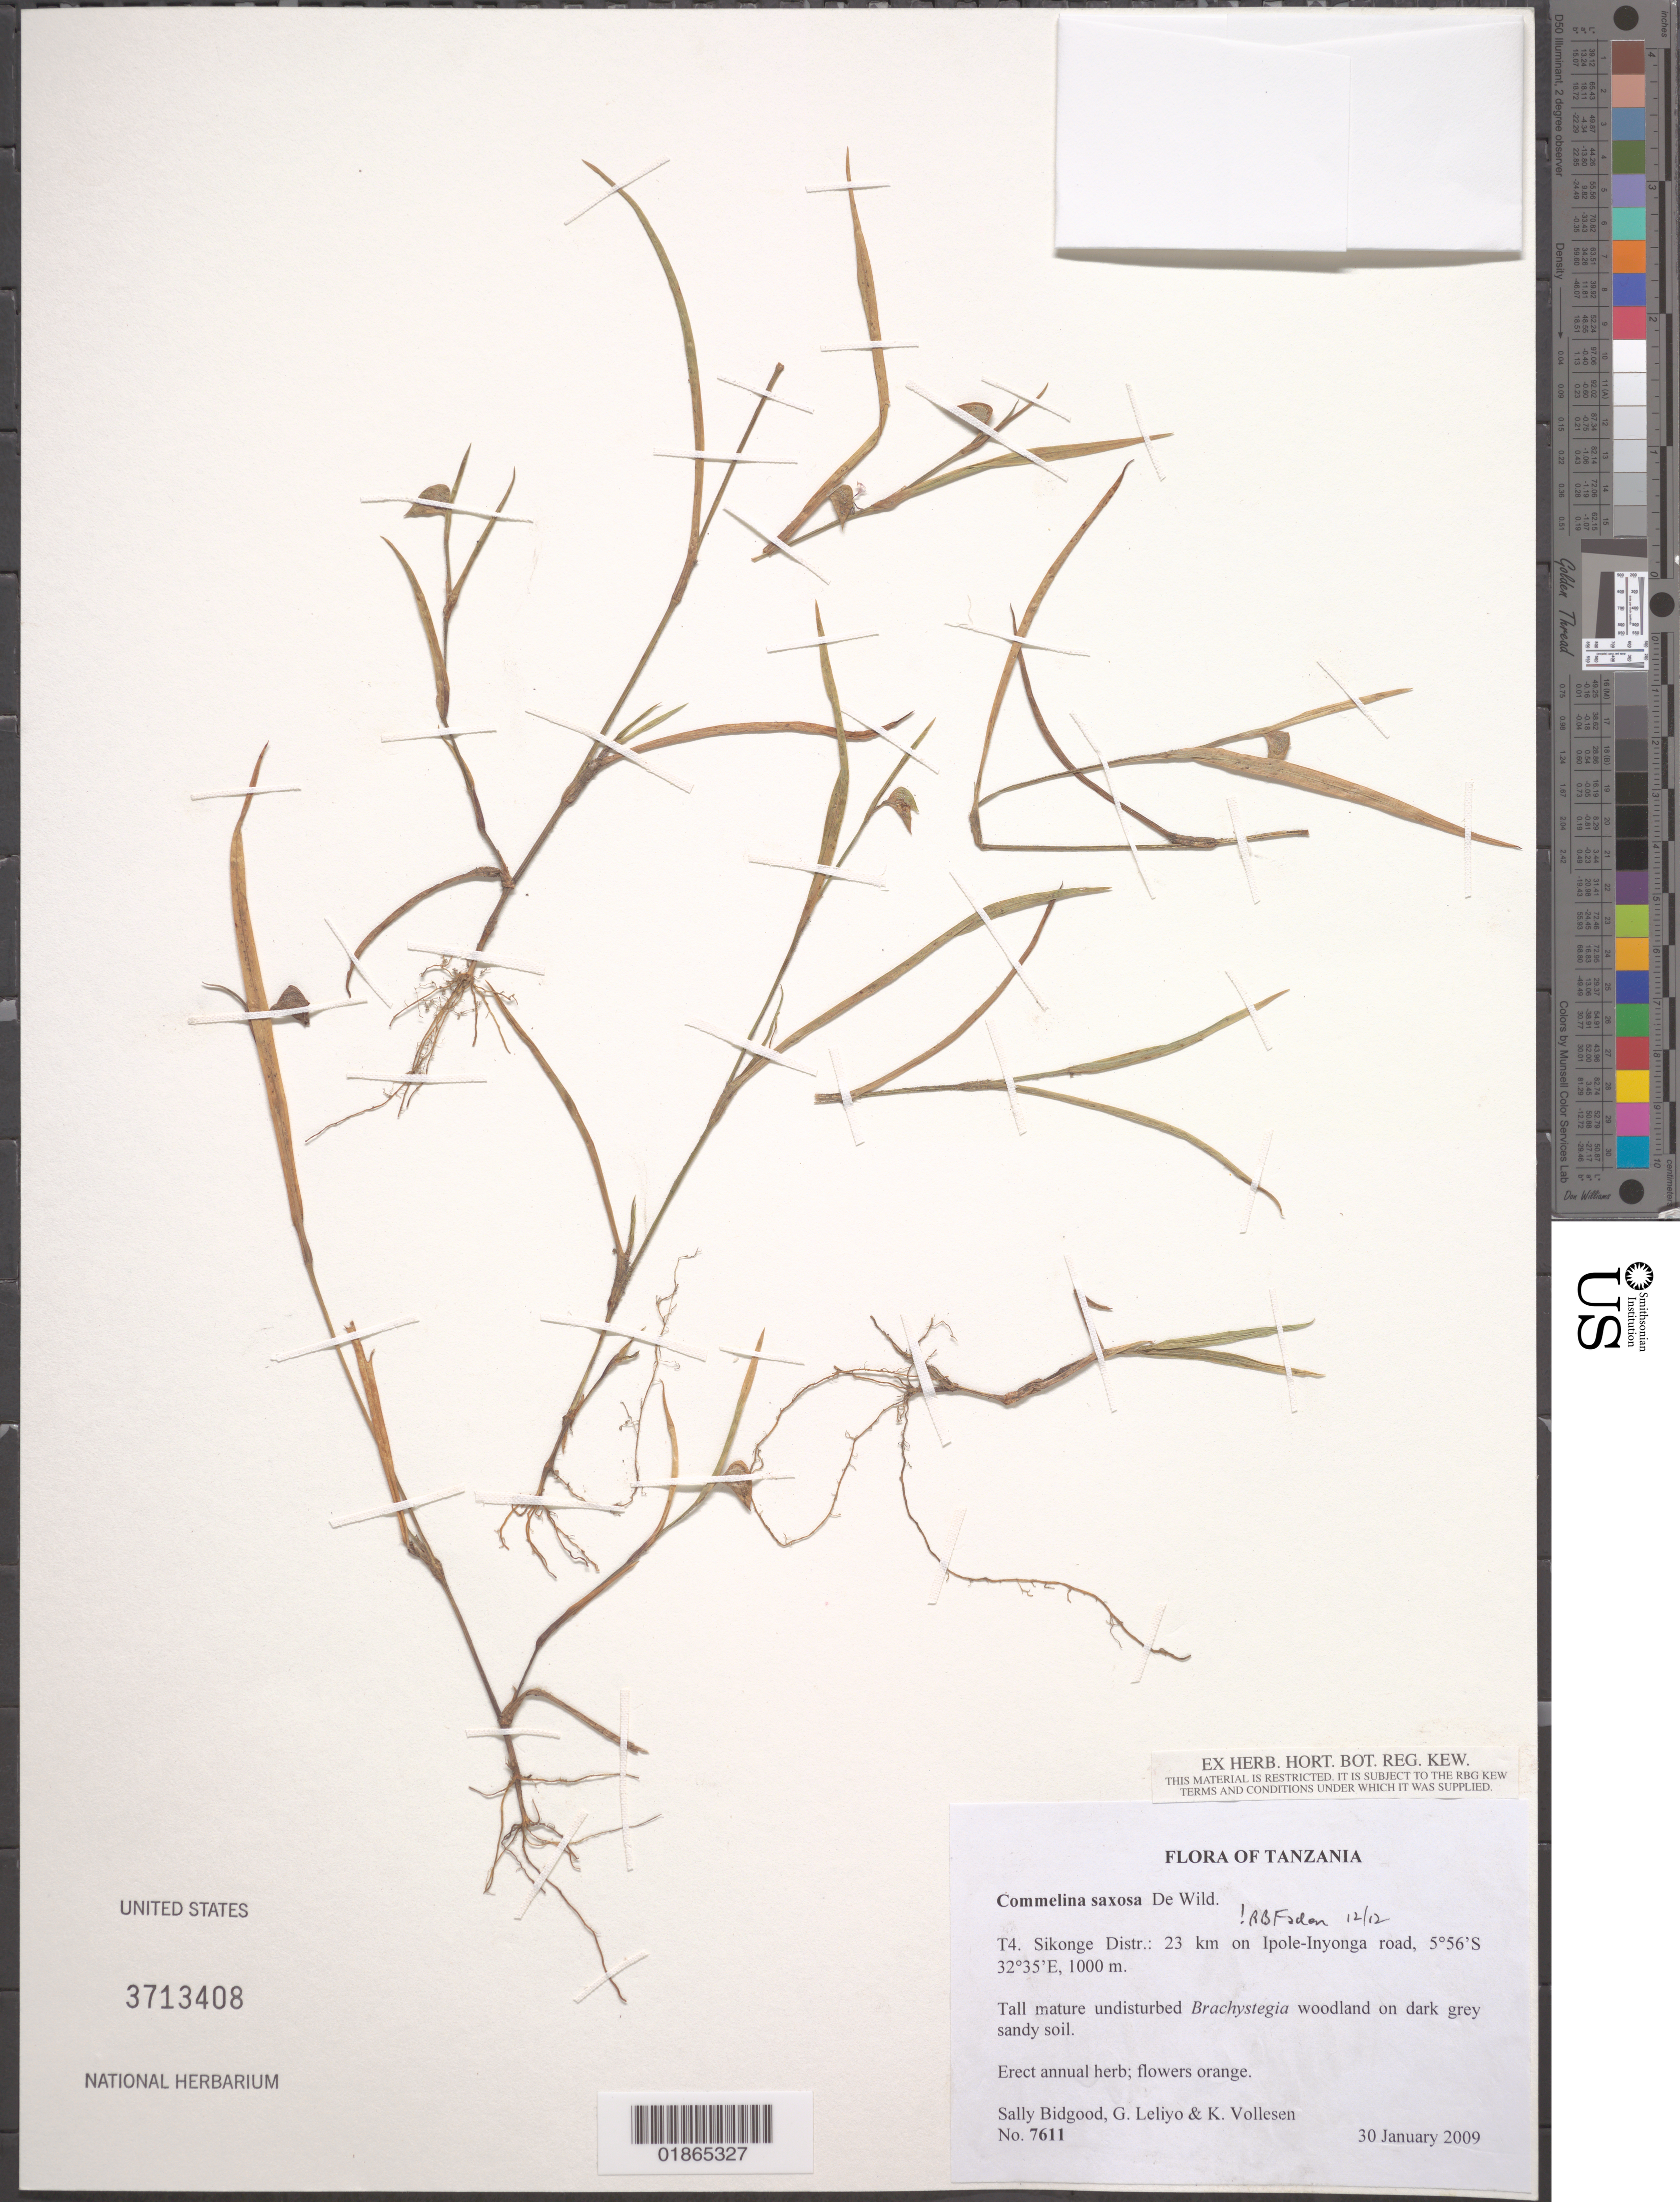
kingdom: Plantae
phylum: Tracheophyta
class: Liliopsida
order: Commelinales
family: Commelinaceae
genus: Commelina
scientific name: Commelina saxosa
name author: De Wild.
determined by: Faden, Robert B., (US), Smithsonian Institution - National Museum of Natural History (UNITED STATES)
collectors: S. Bidgood, G. Leliyo & K. Vollesen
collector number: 7611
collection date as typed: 30 January 2009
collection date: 2009-01-30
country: Tanzania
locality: T4. Sikonge Distr.: 23 km on Ipole-Inyonga road.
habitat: Tall mature undisturbed woodland on dark grey sandy soil.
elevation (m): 1000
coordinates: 5 56 S, 32 35 E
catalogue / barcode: US 3713408